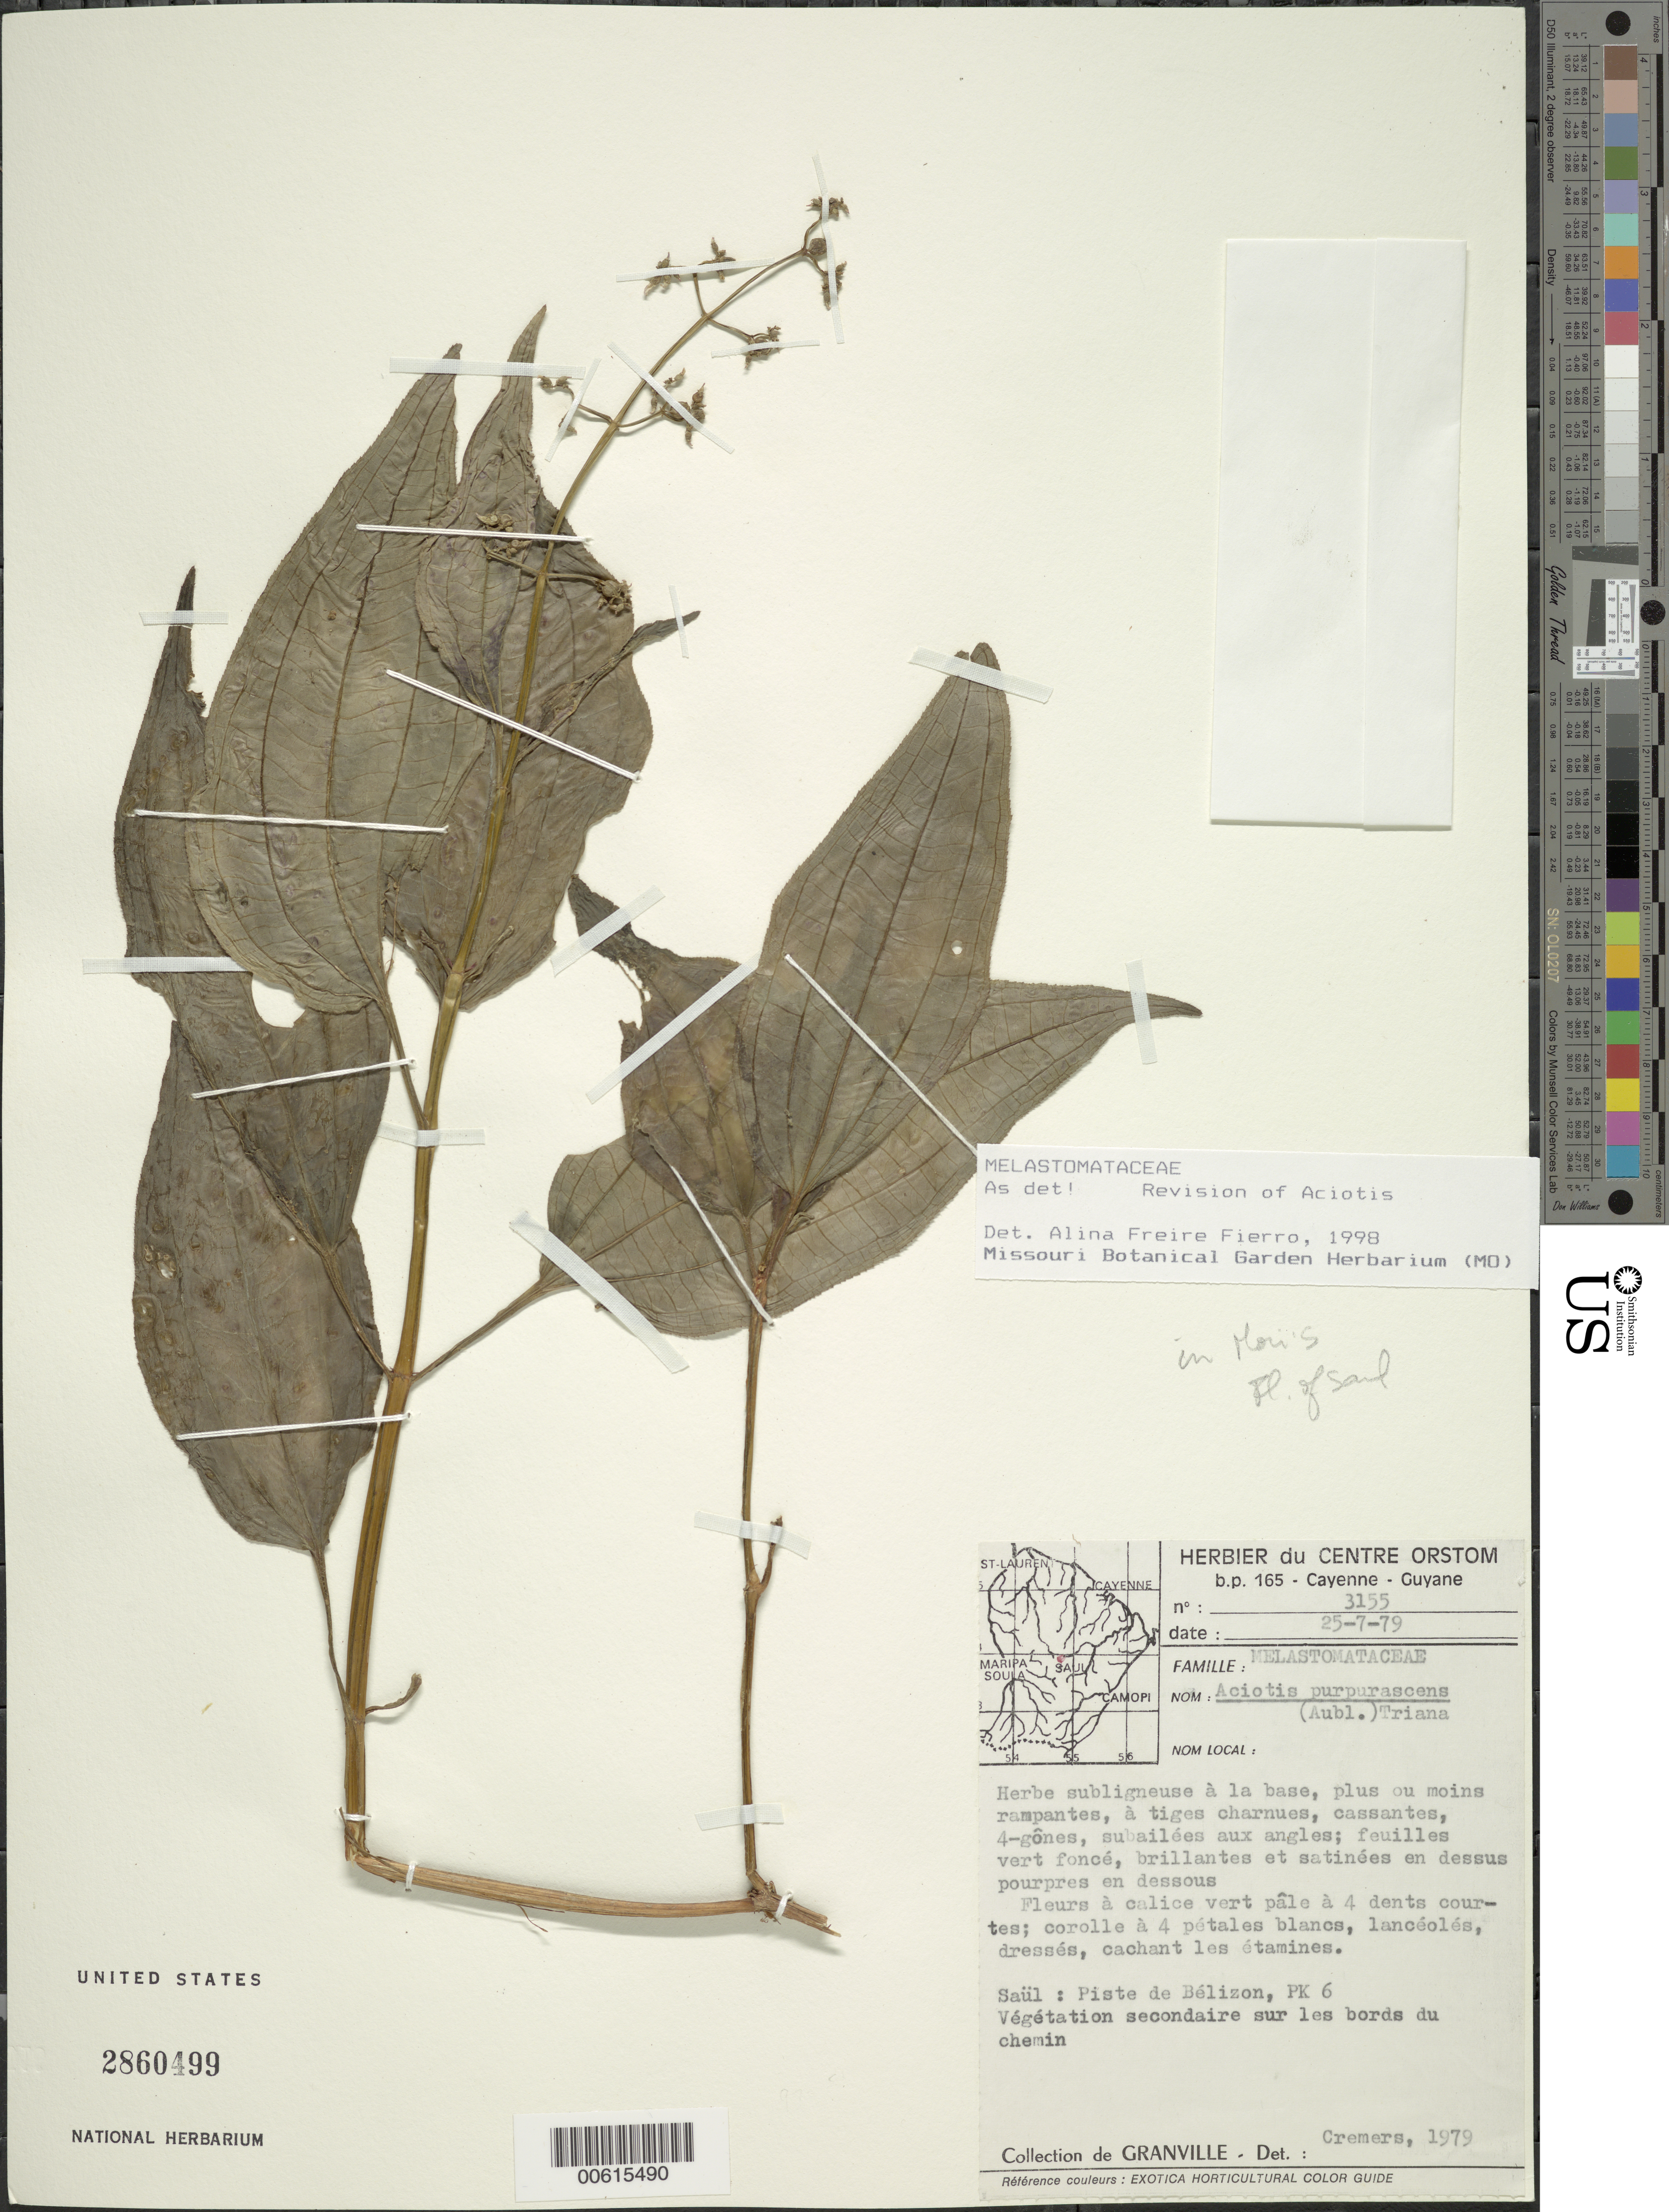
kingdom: Plantae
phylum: Tracheophyta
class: Magnoliopsida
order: Myrtales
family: Melastomataceae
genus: Aciotis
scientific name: Aciotis purpurascens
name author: (Aubl.) Triana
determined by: Freire-Fierro, A.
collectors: J.-J. de Granville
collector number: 3155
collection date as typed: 25-Jul-79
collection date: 1979-07-25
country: French Guiana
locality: Saül, Piste de Bélizon, PK6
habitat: Vegetation secondaire sur les bords du chemin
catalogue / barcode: US 2860499